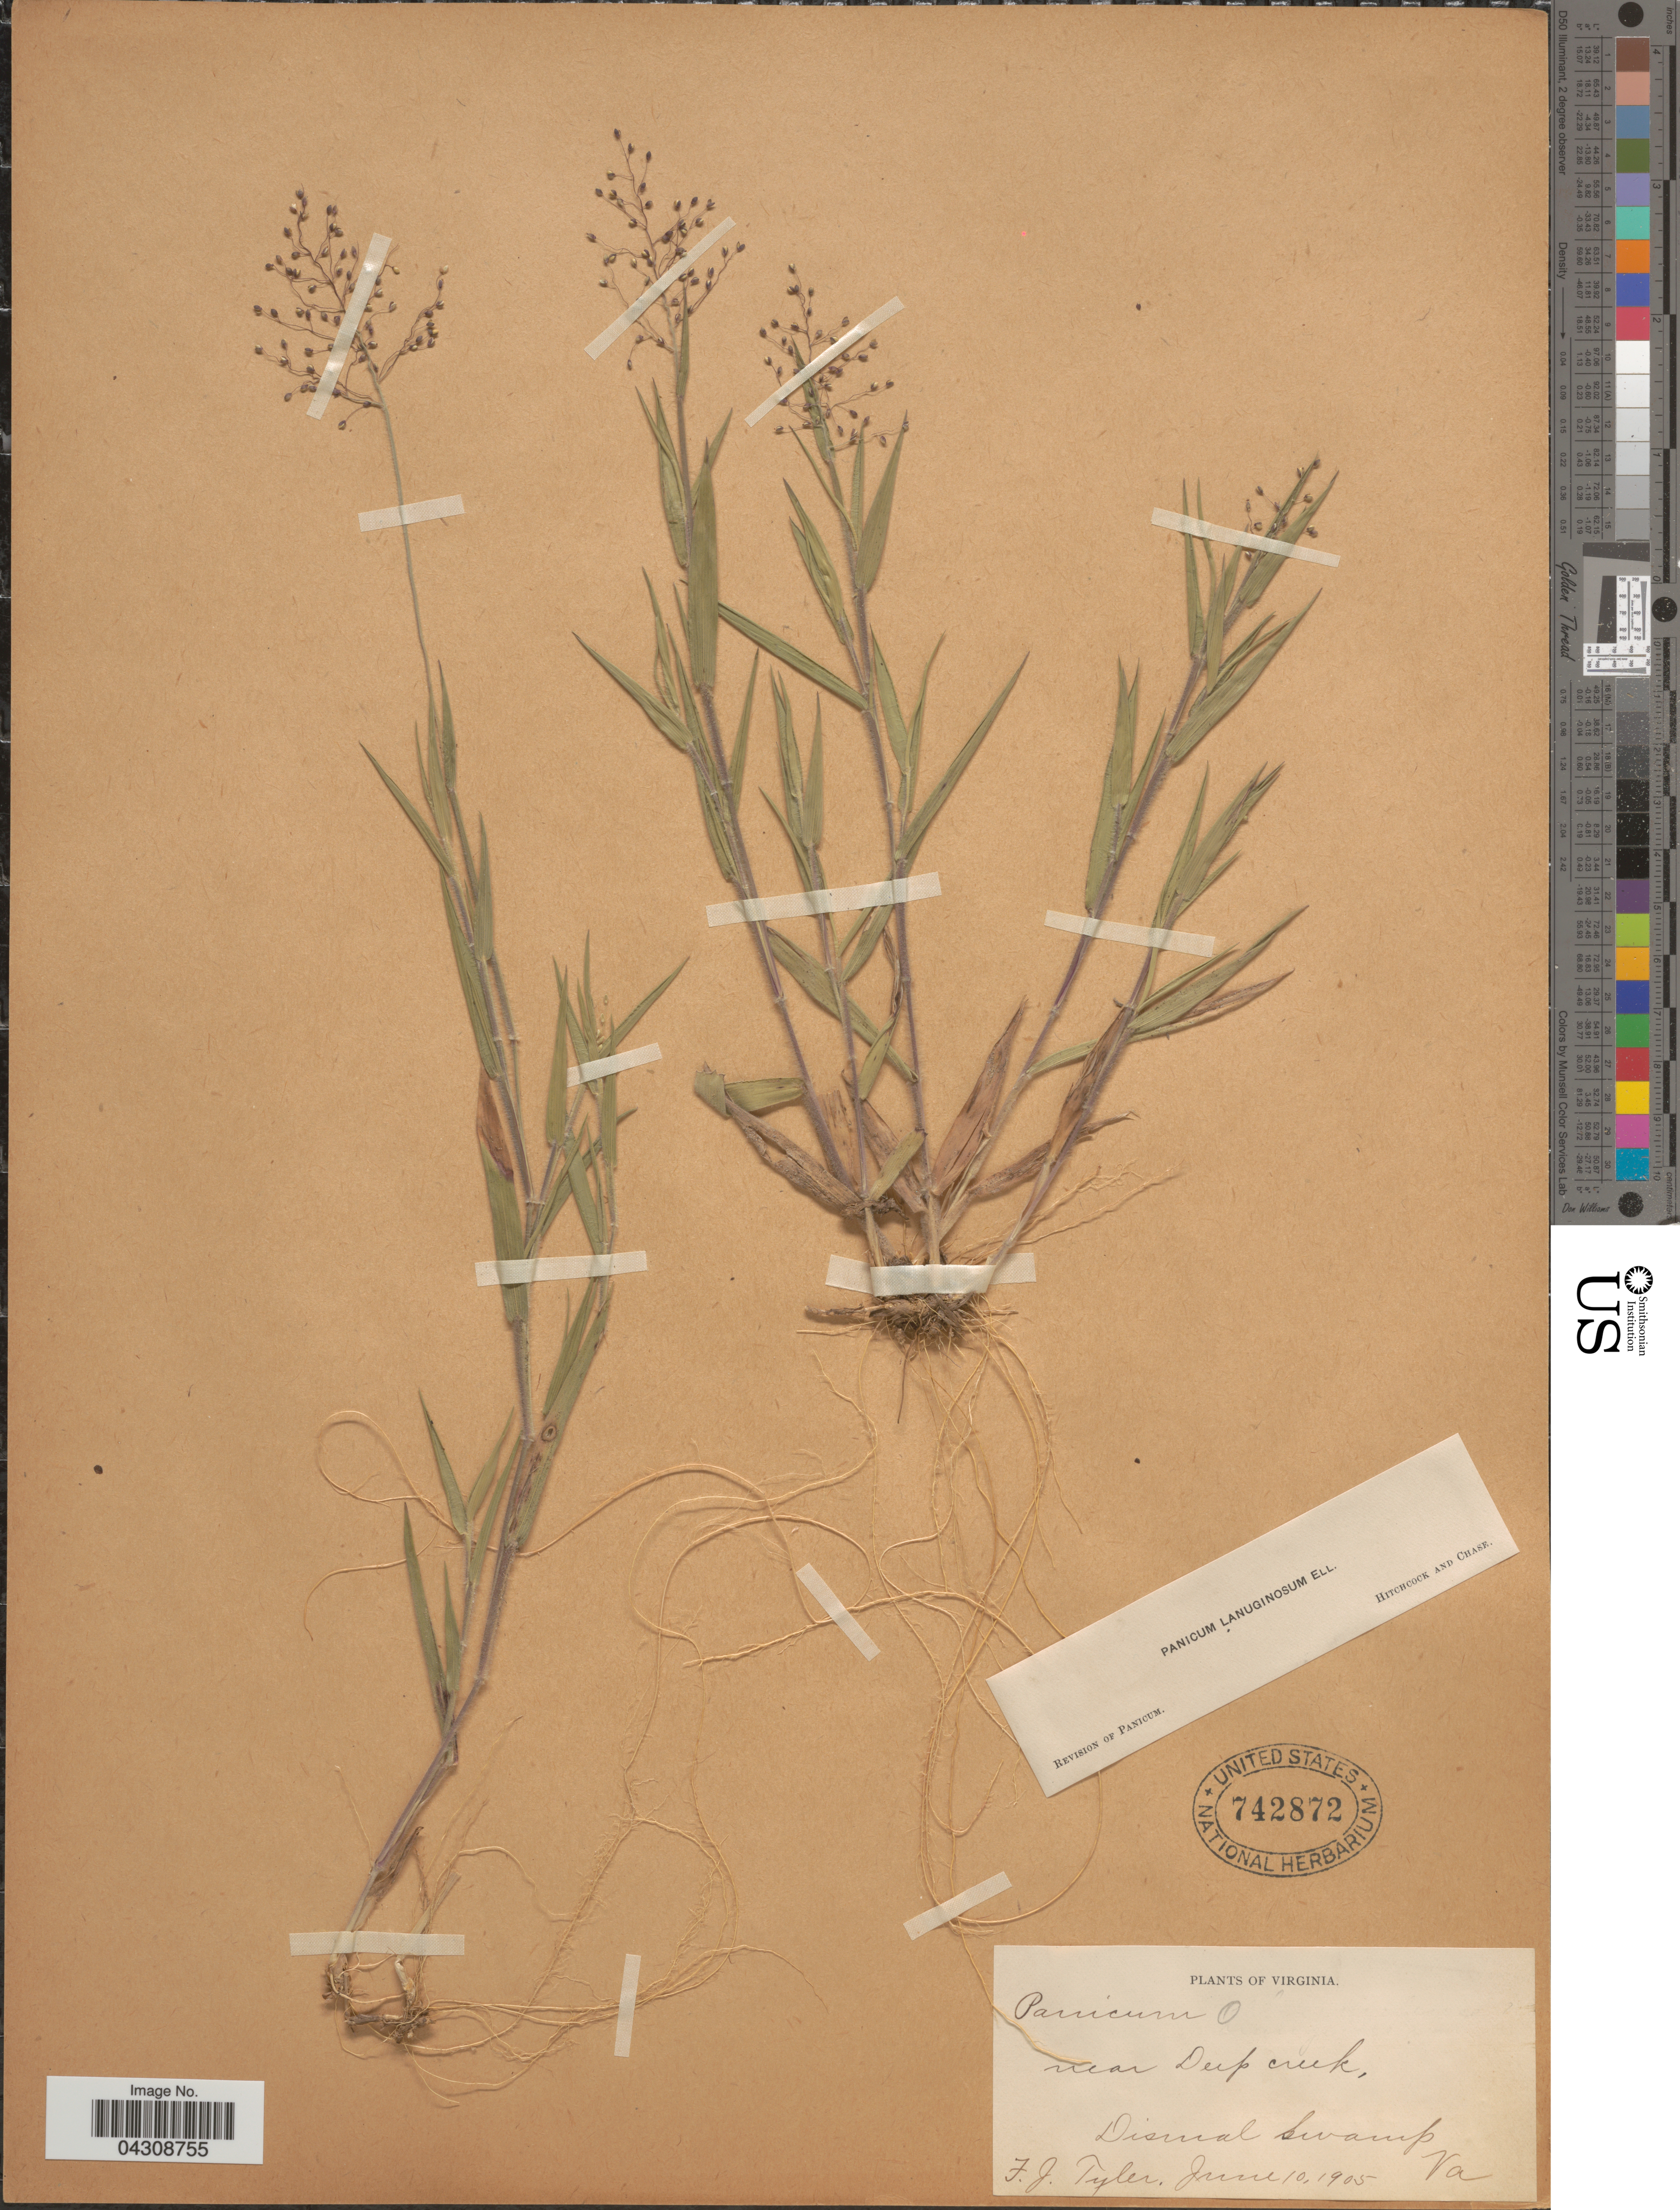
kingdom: Plantae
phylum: Tracheophyta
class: Liliopsida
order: Poales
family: Poaceae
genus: Dichanthelium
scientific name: Dichanthelium acuminatum var. acuminatum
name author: (Sw.) Gould & C.A. Clark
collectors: F. Tyler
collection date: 1905-06-10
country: United States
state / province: Virginia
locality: Near Deep Creek, Dismal Swamp.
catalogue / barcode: US 742872